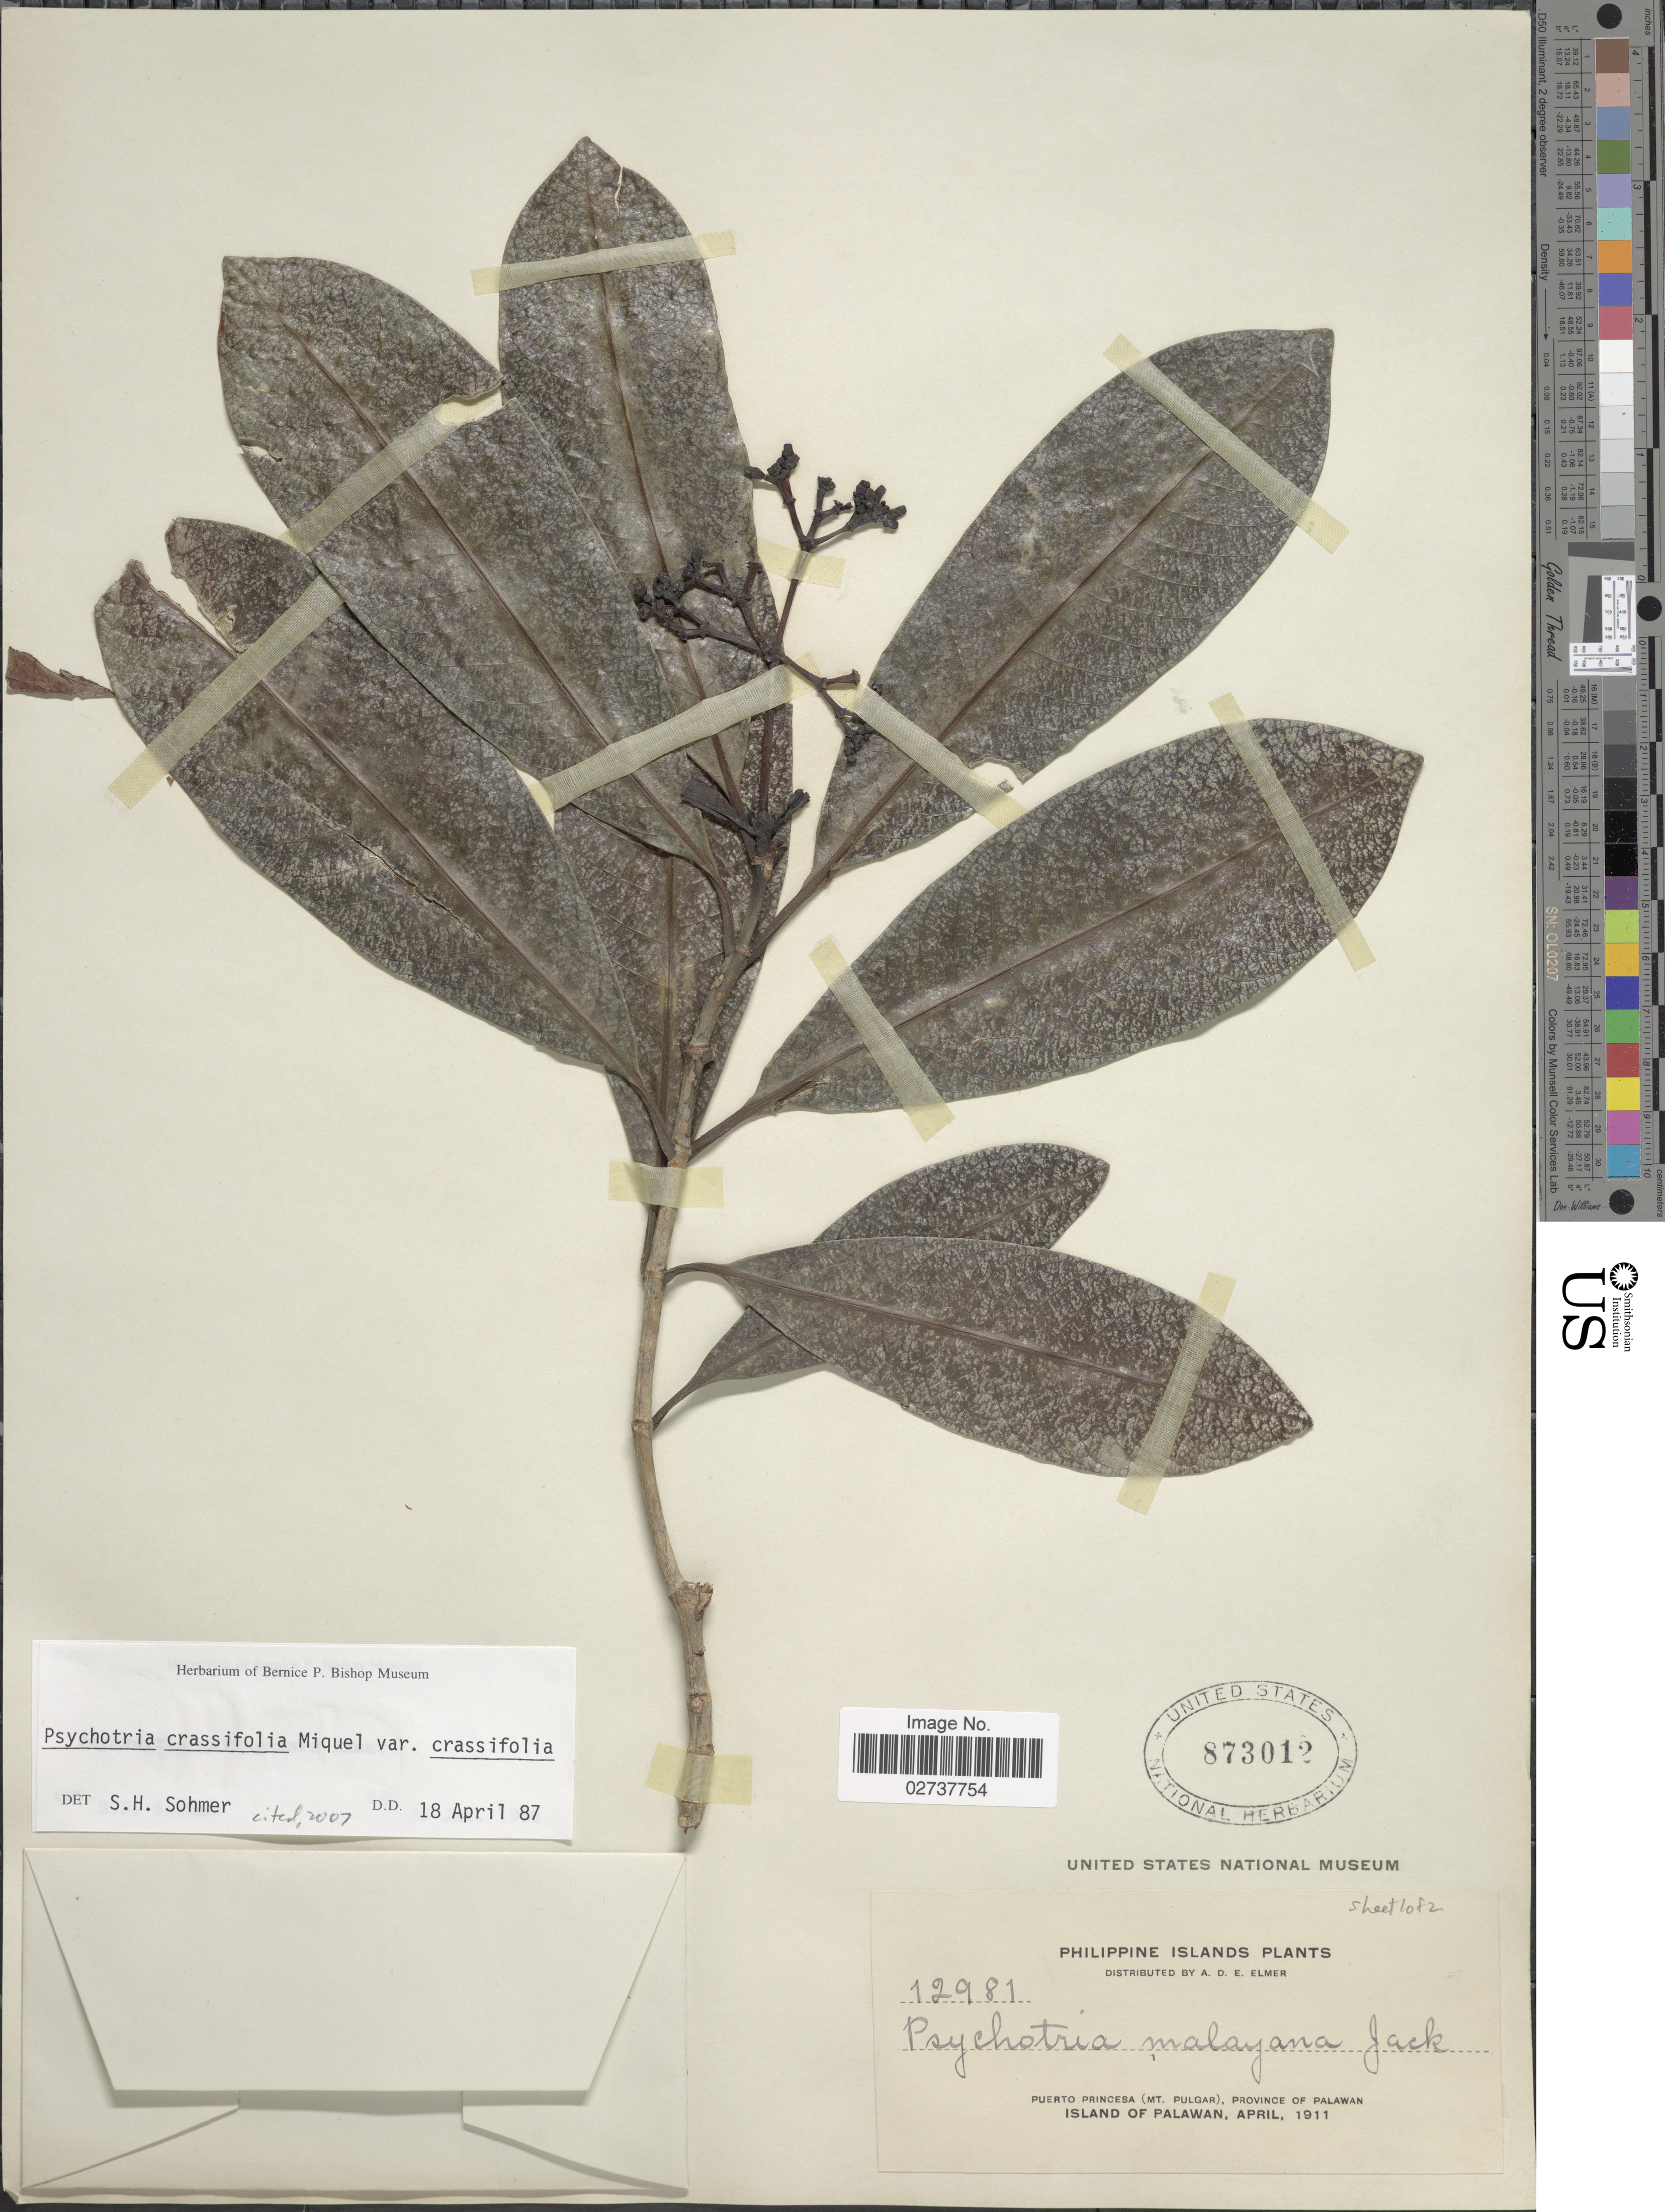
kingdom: Plantae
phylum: Tracheophyta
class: Magnoliopsida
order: Gentianales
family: Rubiaceae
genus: Psychotria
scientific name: Psychotria crassifolia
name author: Miq.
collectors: A. D. E. Elmer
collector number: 12981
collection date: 1911-04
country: Philippines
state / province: Mimaropa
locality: Puerto Princesa (Mt. Pulgar) , Province of Palawan. Island of Palawan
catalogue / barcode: US 873012